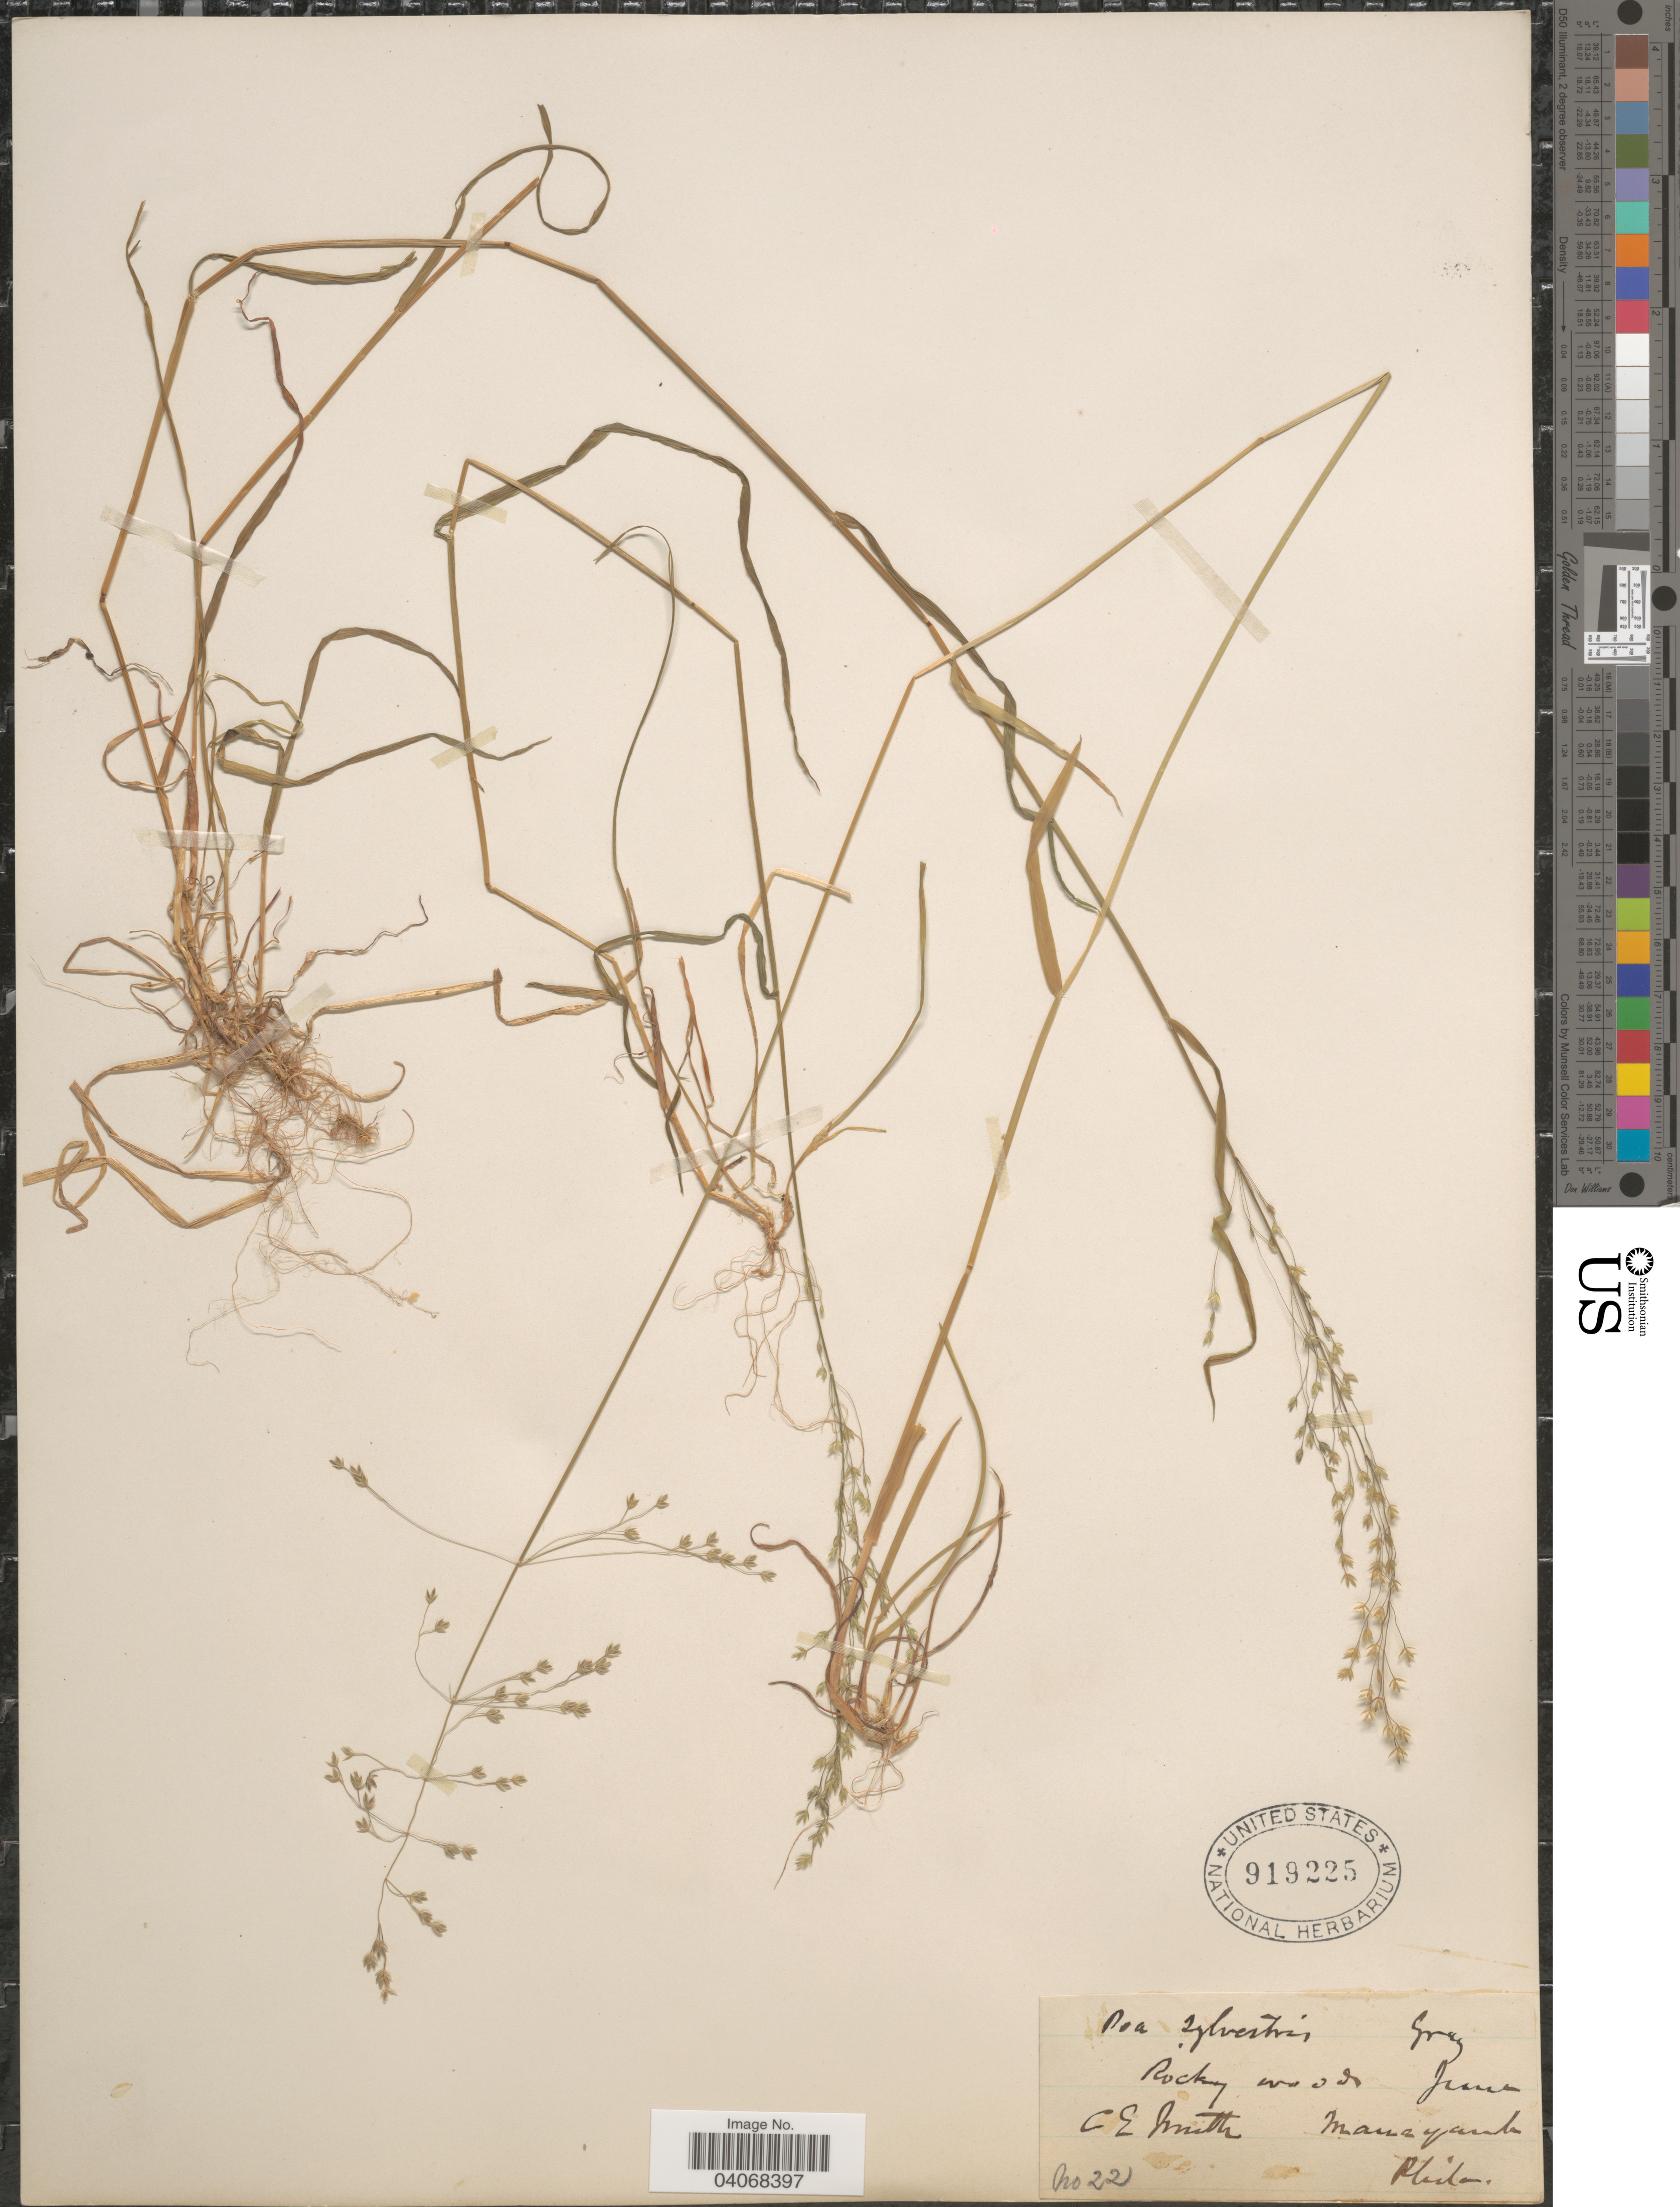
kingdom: Plantae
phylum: Tracheophyta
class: Liliopsida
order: Poales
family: Poaceae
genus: Poa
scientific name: Poa sylvestris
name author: A. Gray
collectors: C. E. Smith Jr.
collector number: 22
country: United States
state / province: Pennsylvania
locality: Rocky woods. Manayunk.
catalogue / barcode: US 919225